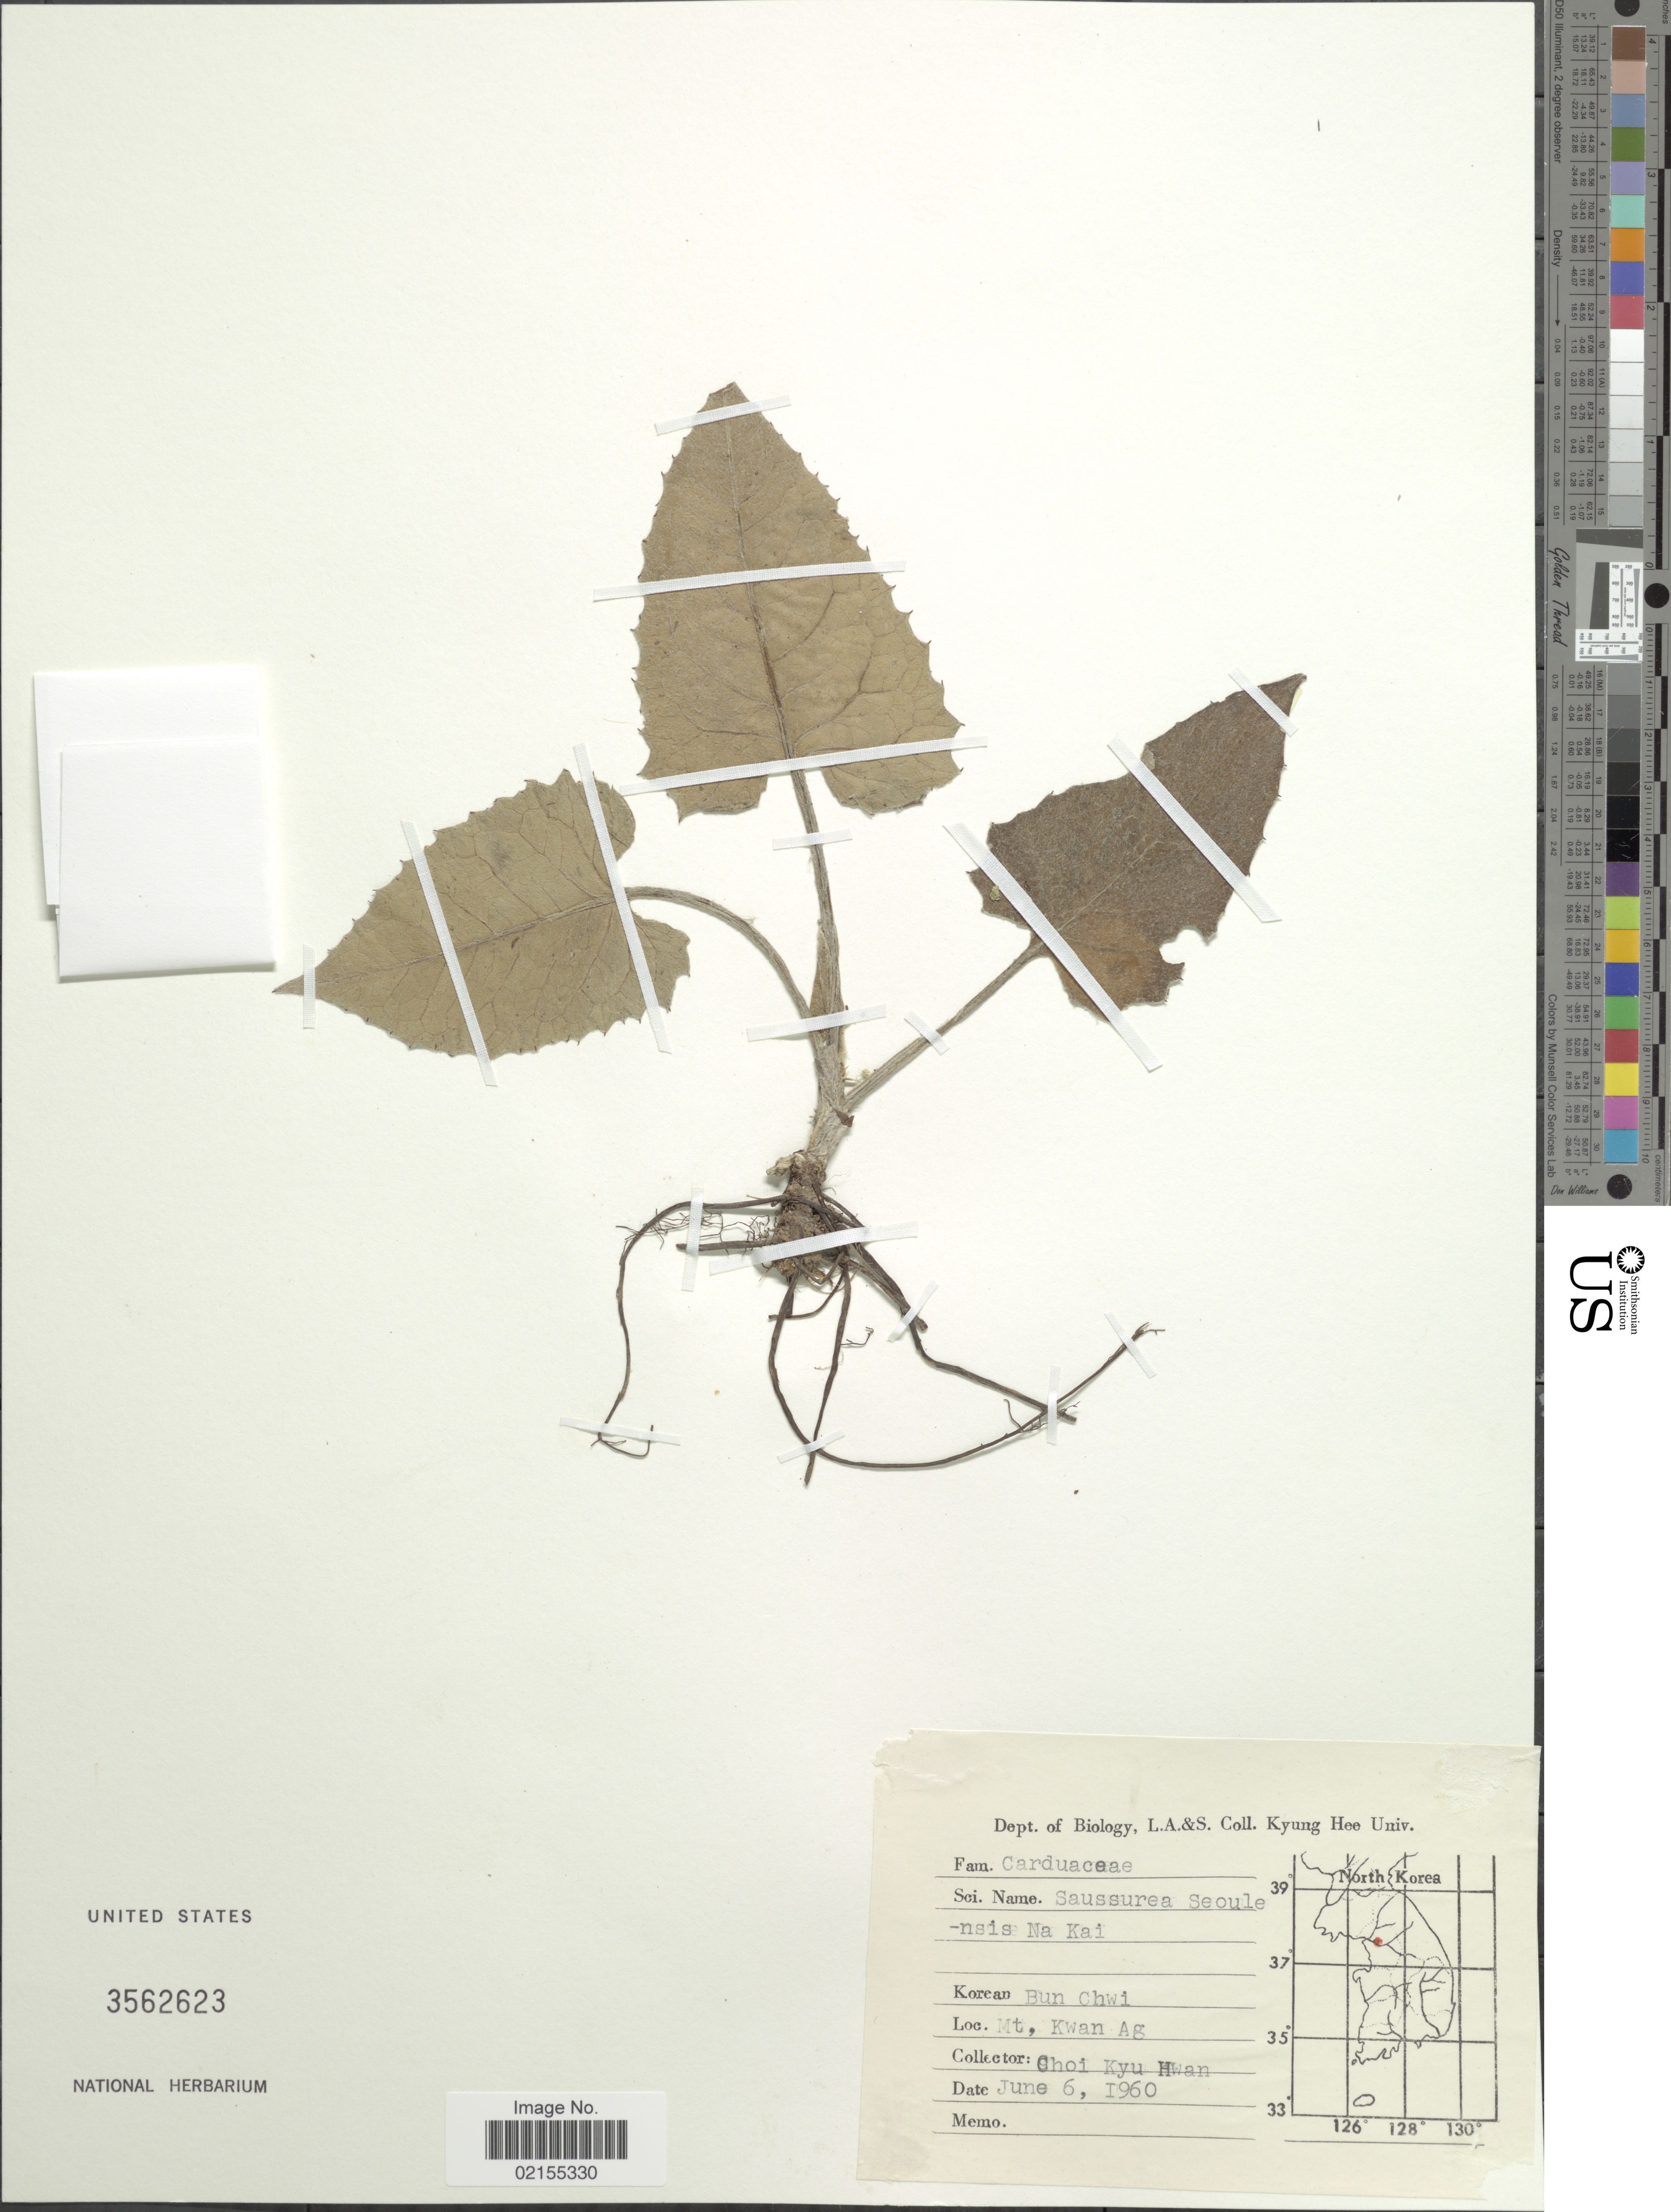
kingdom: Plantae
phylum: Tracheophyta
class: Magnoliopsida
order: Asterales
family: Asteraceae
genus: Saussurea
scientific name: Saussurea seoulensis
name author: Nakai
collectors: C. Hwan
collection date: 1960-06-06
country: South Korea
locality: Mt. Kwang Ag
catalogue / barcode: US 3562623